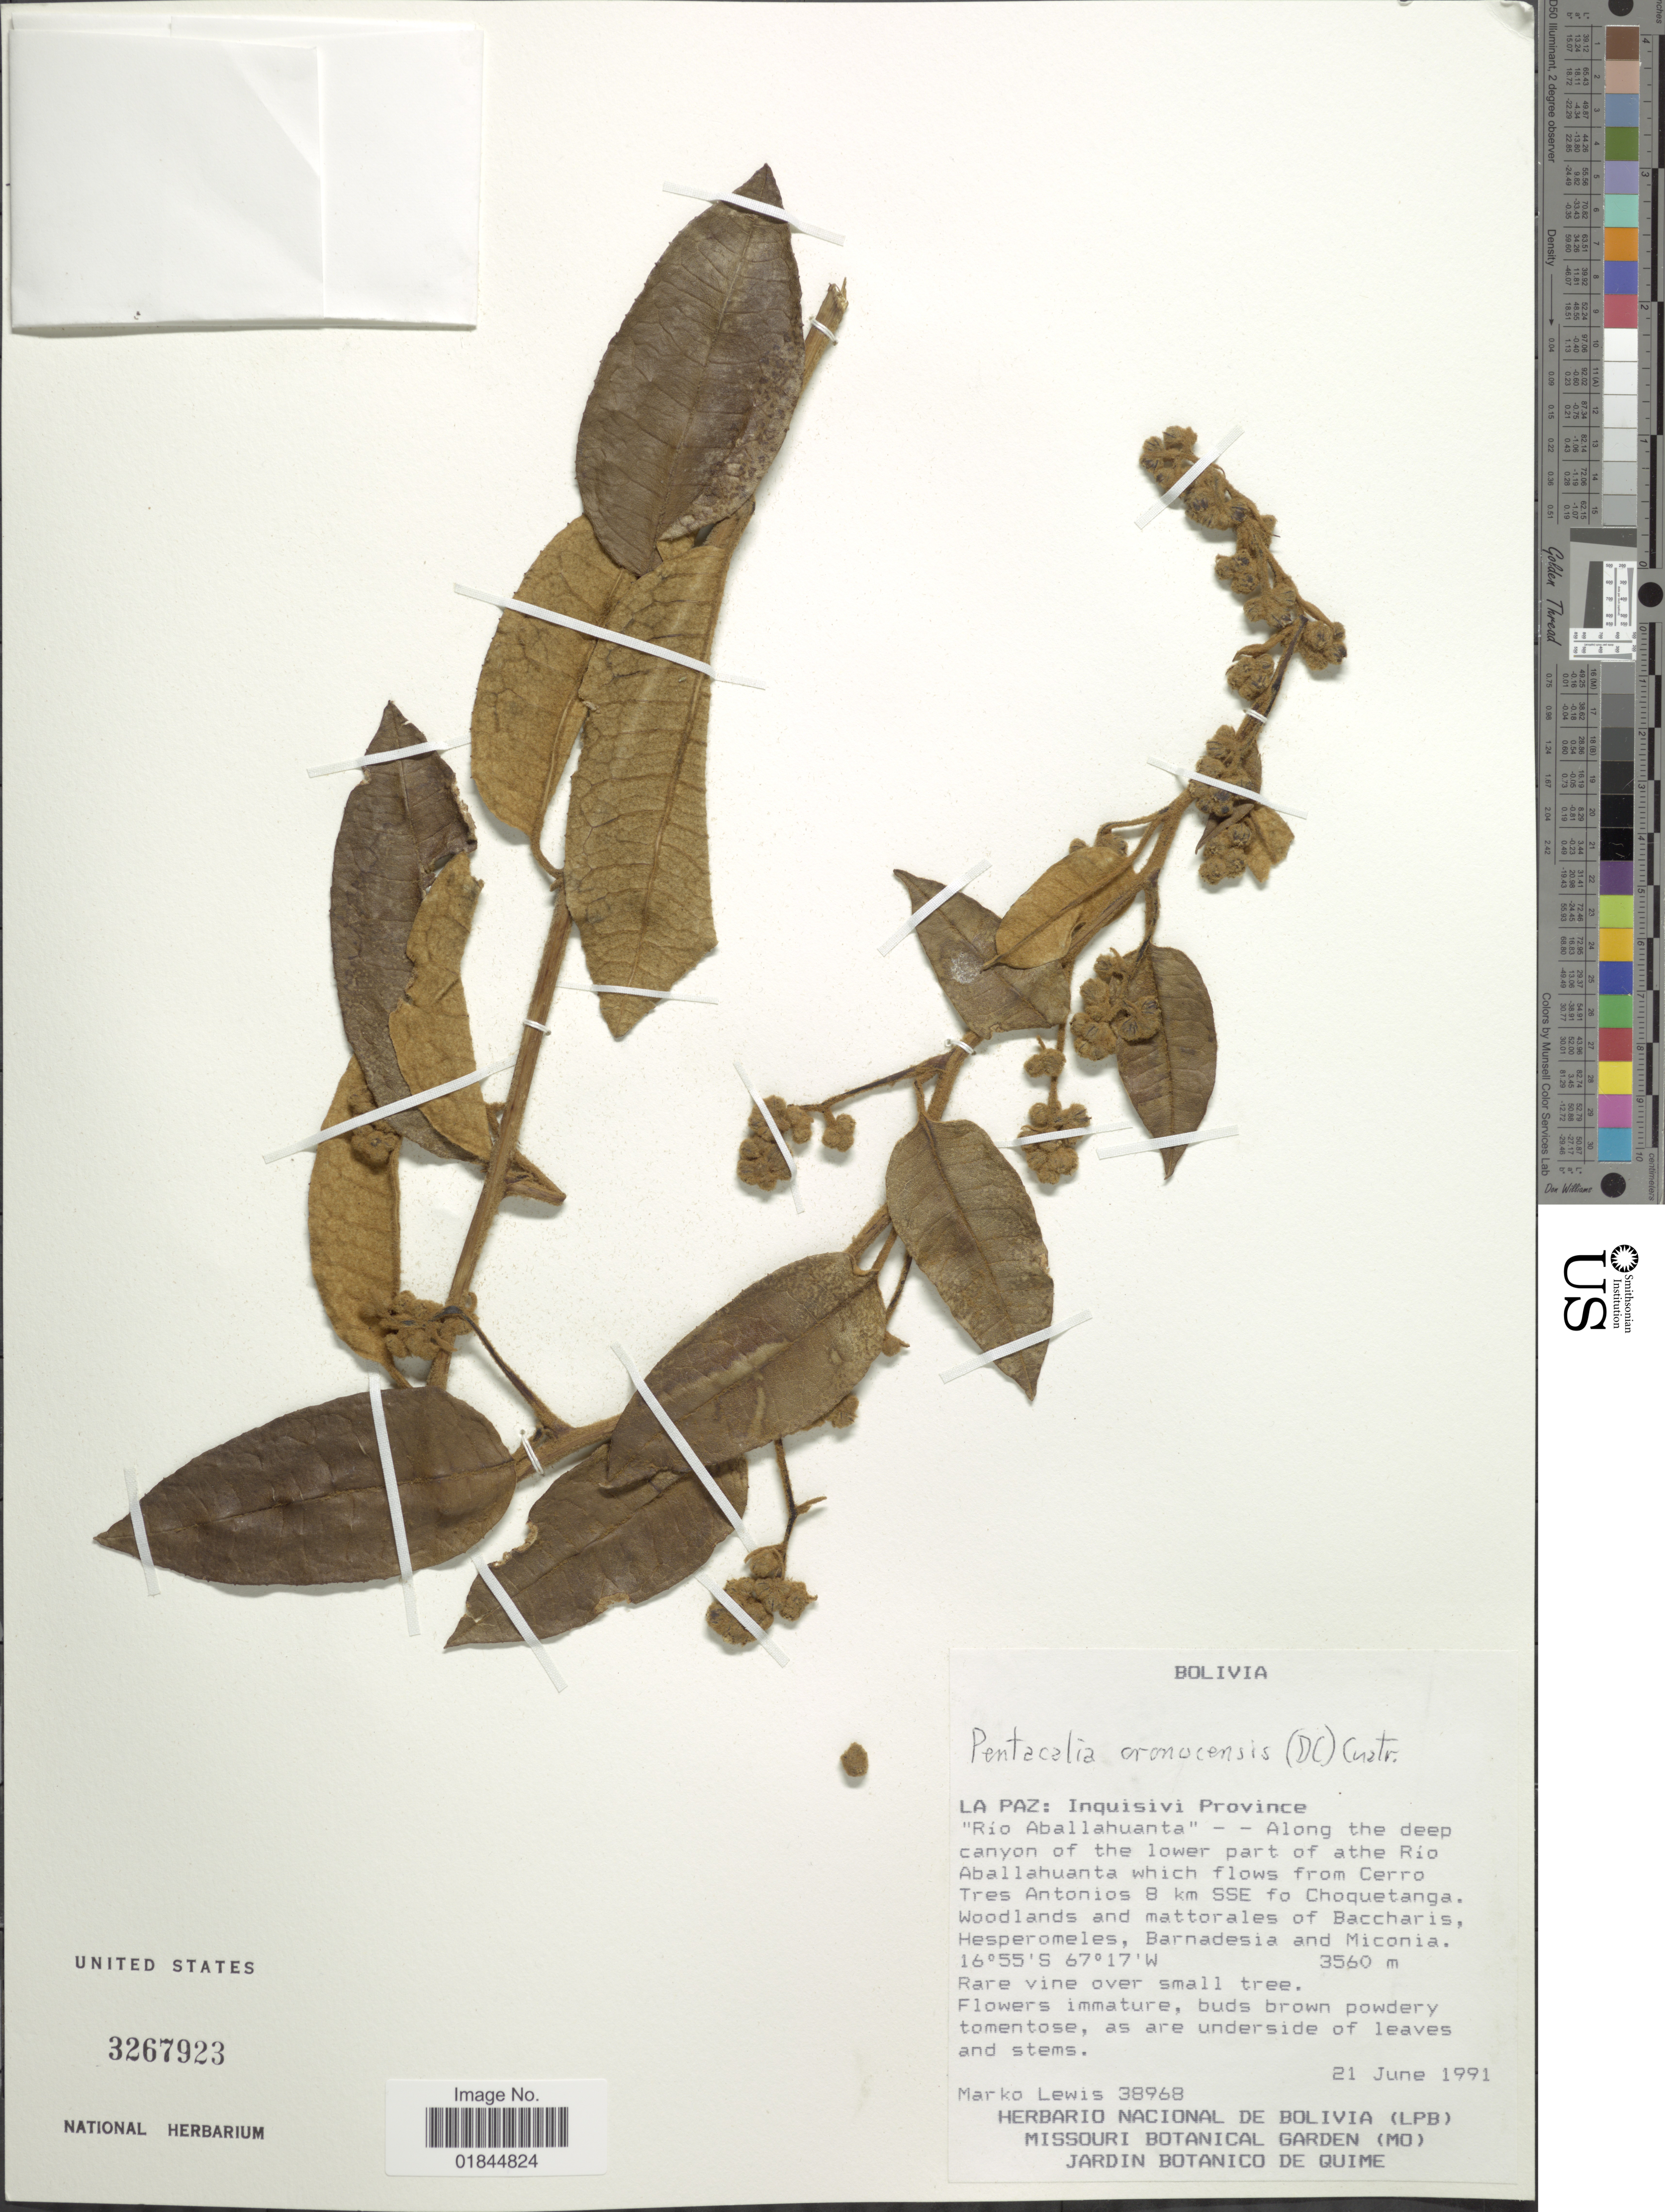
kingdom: Plantae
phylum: Tracheophyta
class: Magnoliopsida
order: Asterales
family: Asteraceae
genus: Pentacalia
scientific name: Pentacalia oronocensis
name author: (DC.) Cuatrec.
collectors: M. A. Lewis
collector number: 38968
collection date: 1991-06-21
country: Bolivia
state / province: La Paz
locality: La Paz: Inquisivi Province. "Rio Aballahuanta" - Along the deep canyon of the lower part of athe Rio Aballahuanta which flows from Cerro Tres Antonios 8 km SSE of Choquetanga.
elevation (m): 3560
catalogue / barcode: US 3267923